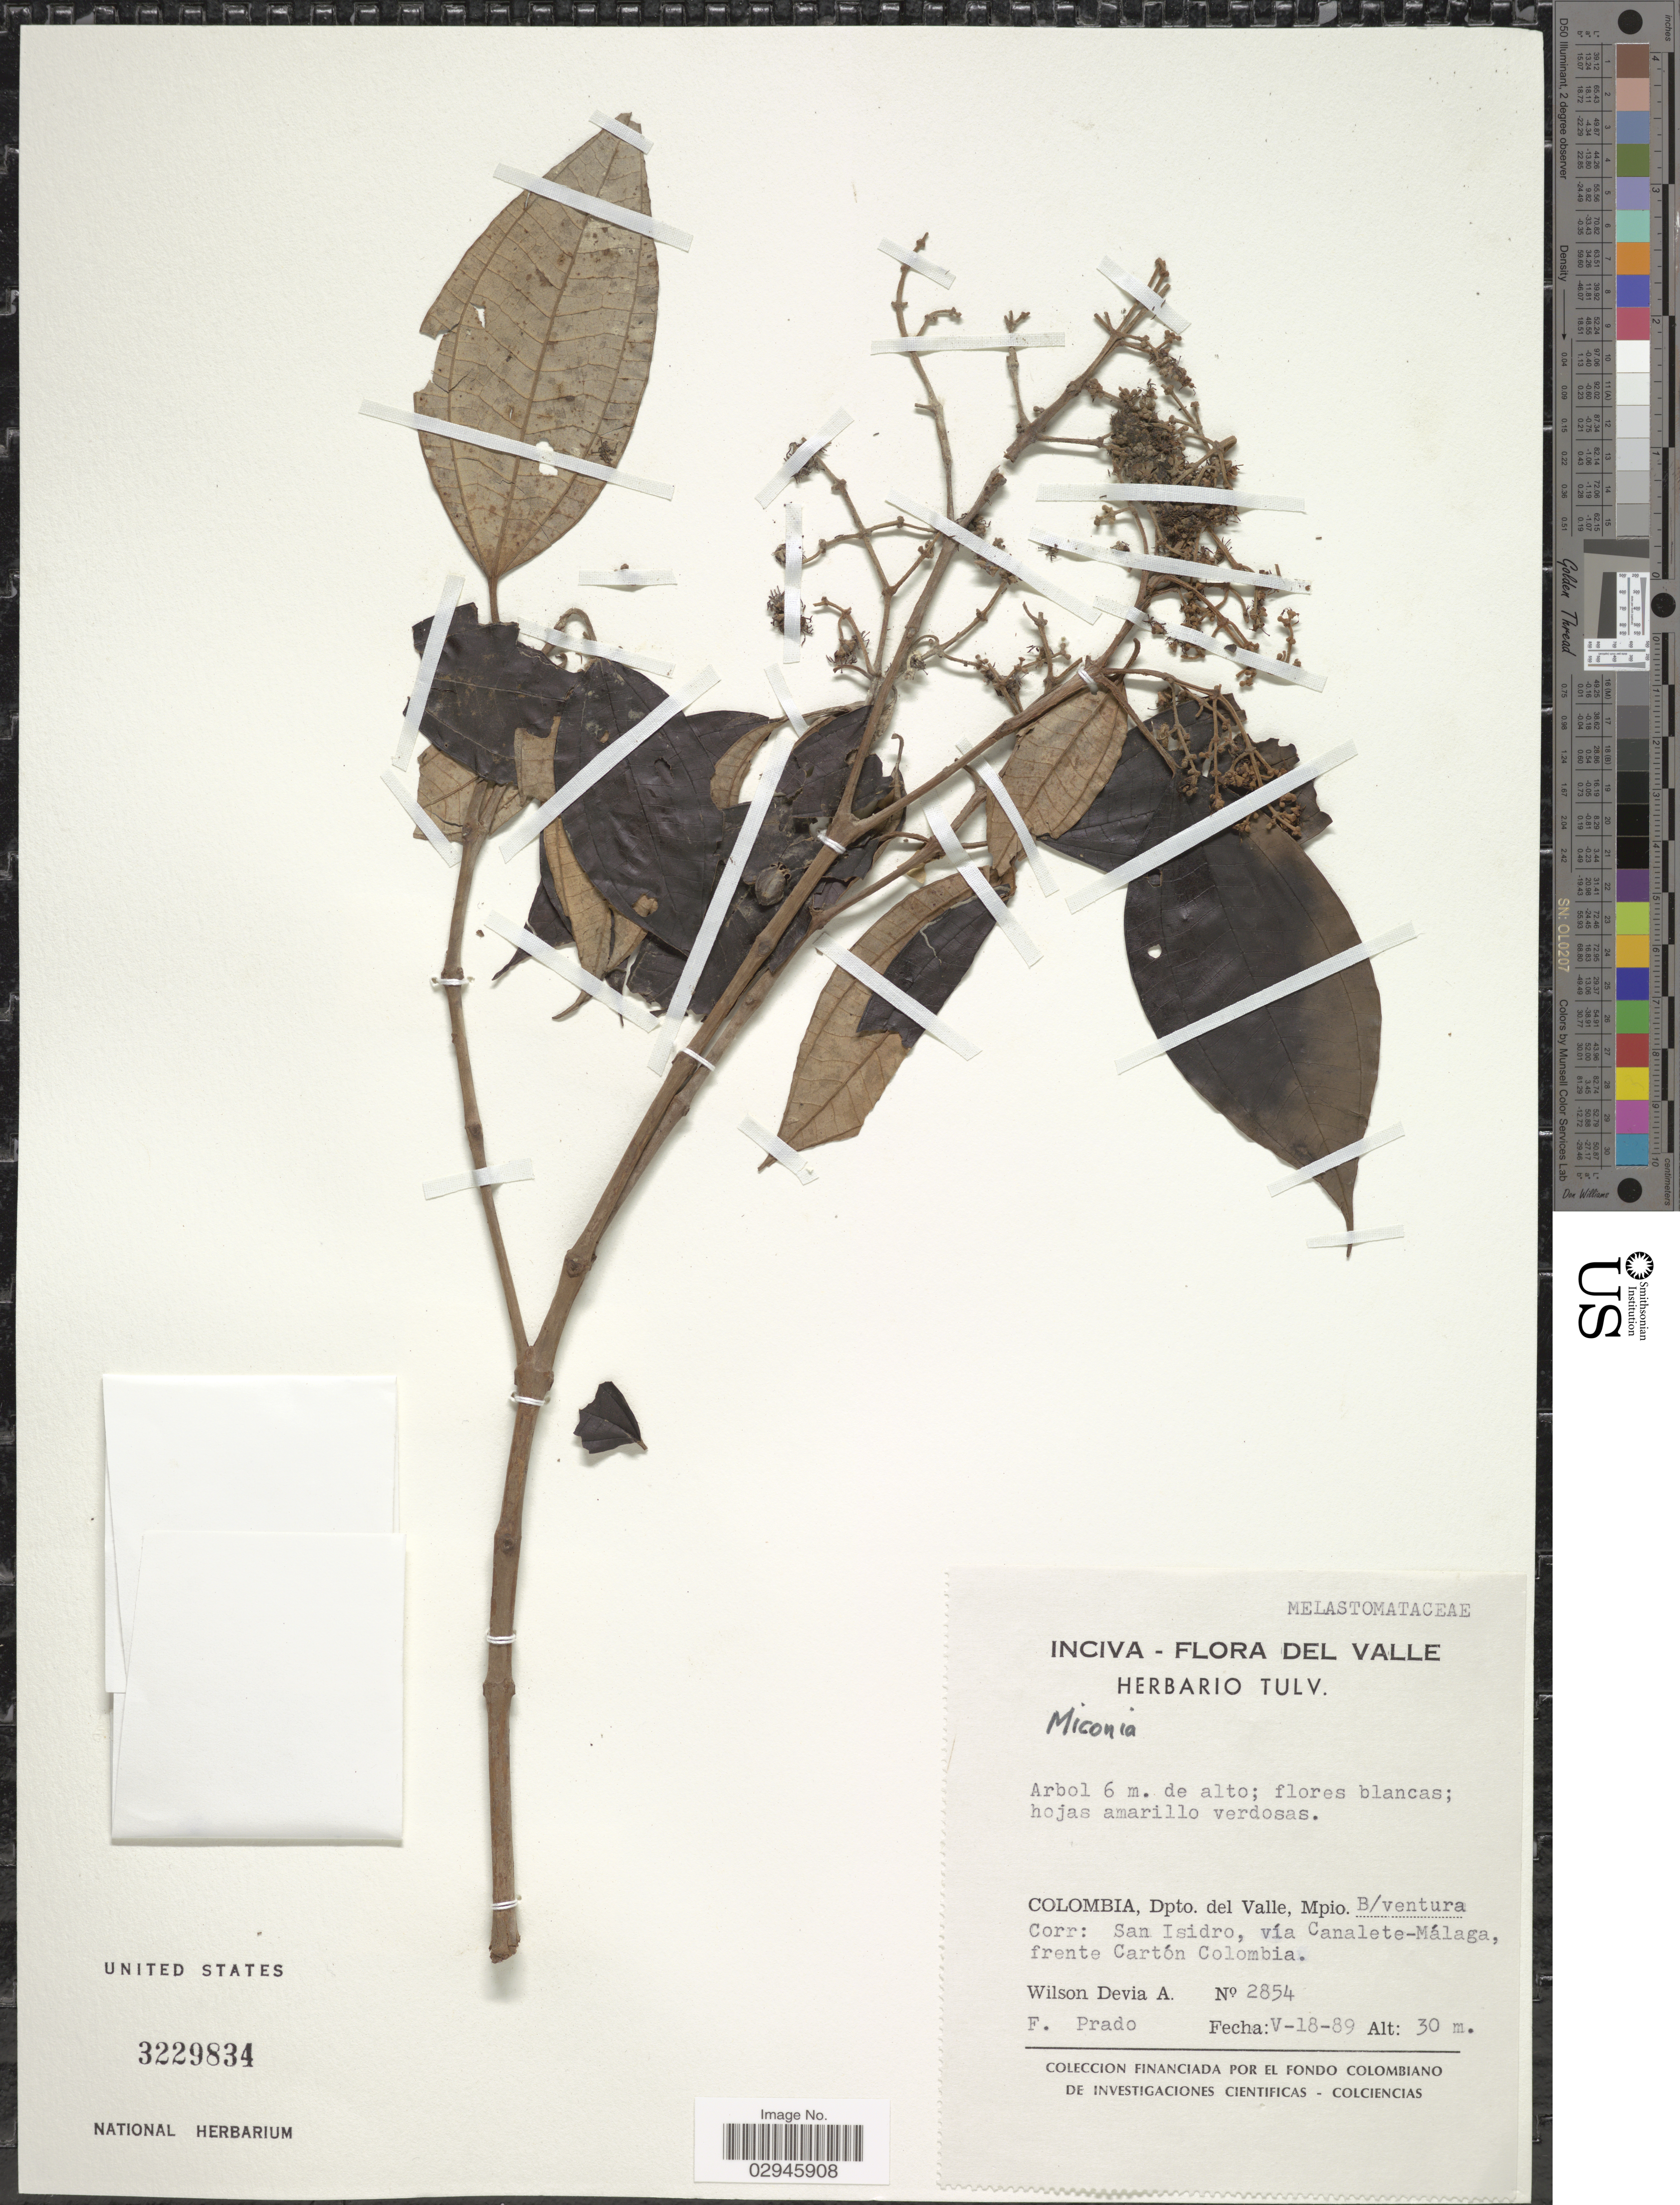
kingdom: Plantae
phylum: Tracheophyta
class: Magnoliopsida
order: Myrtales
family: Melastomataceae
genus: Miconia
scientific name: Miconia sp.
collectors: W. Devia A. & F. Prado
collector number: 2854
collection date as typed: Transcribed d/m/y: 18/5/89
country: Colombia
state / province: Valle del Cauca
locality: Dpto. del Valle, Mpio. B/ventura. Corr: San Isidro, vía Canalete-Málaga, frente Cartón Colombia.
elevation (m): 30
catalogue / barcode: US 3229834